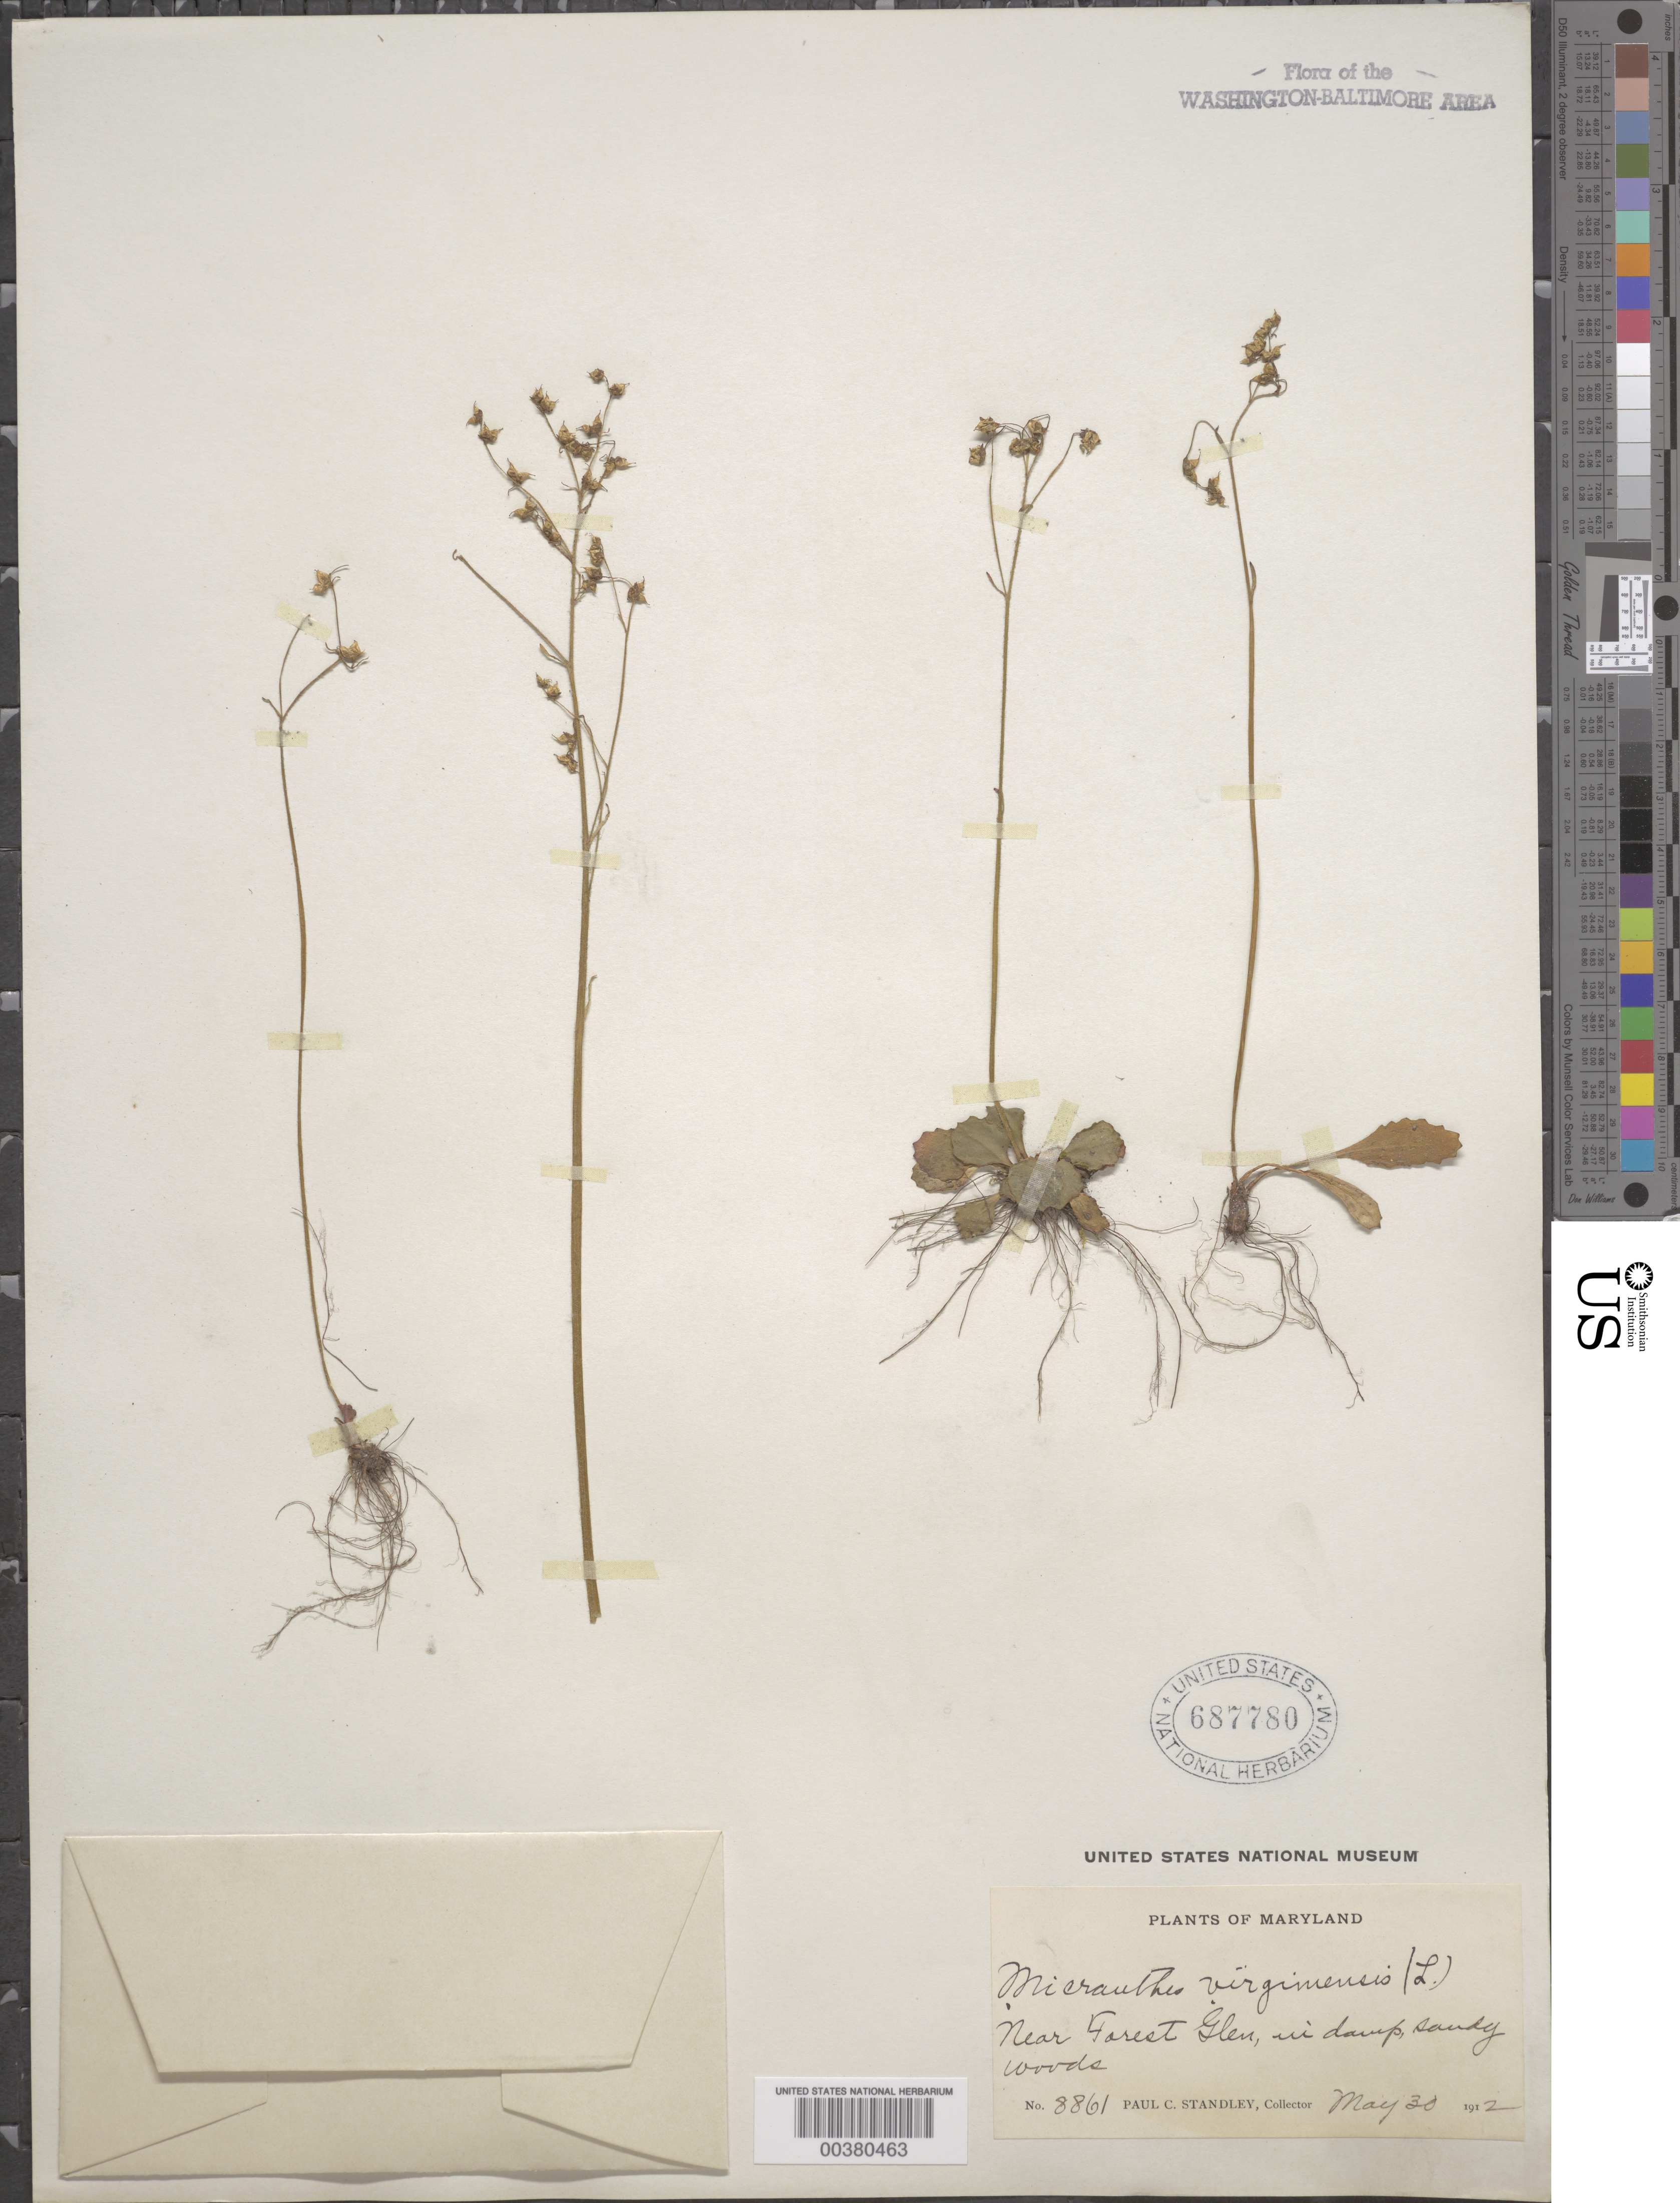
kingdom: Plantae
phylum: Tracheophyta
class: Magnoliopsida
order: Saxifragales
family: Saxifragaceae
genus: Micranthes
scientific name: Micranthes virginiensis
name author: (Michx.) Small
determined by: Strong, Mark T., (BOT), Smithsonian Institution - National Museum of Natural History (UNITED STATES)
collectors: P. C. Standley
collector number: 8861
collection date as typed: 30 May 1912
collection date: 1912-05-30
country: United States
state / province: Maryland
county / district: Montgomery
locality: Forest Glen vicinity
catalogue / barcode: US 687780